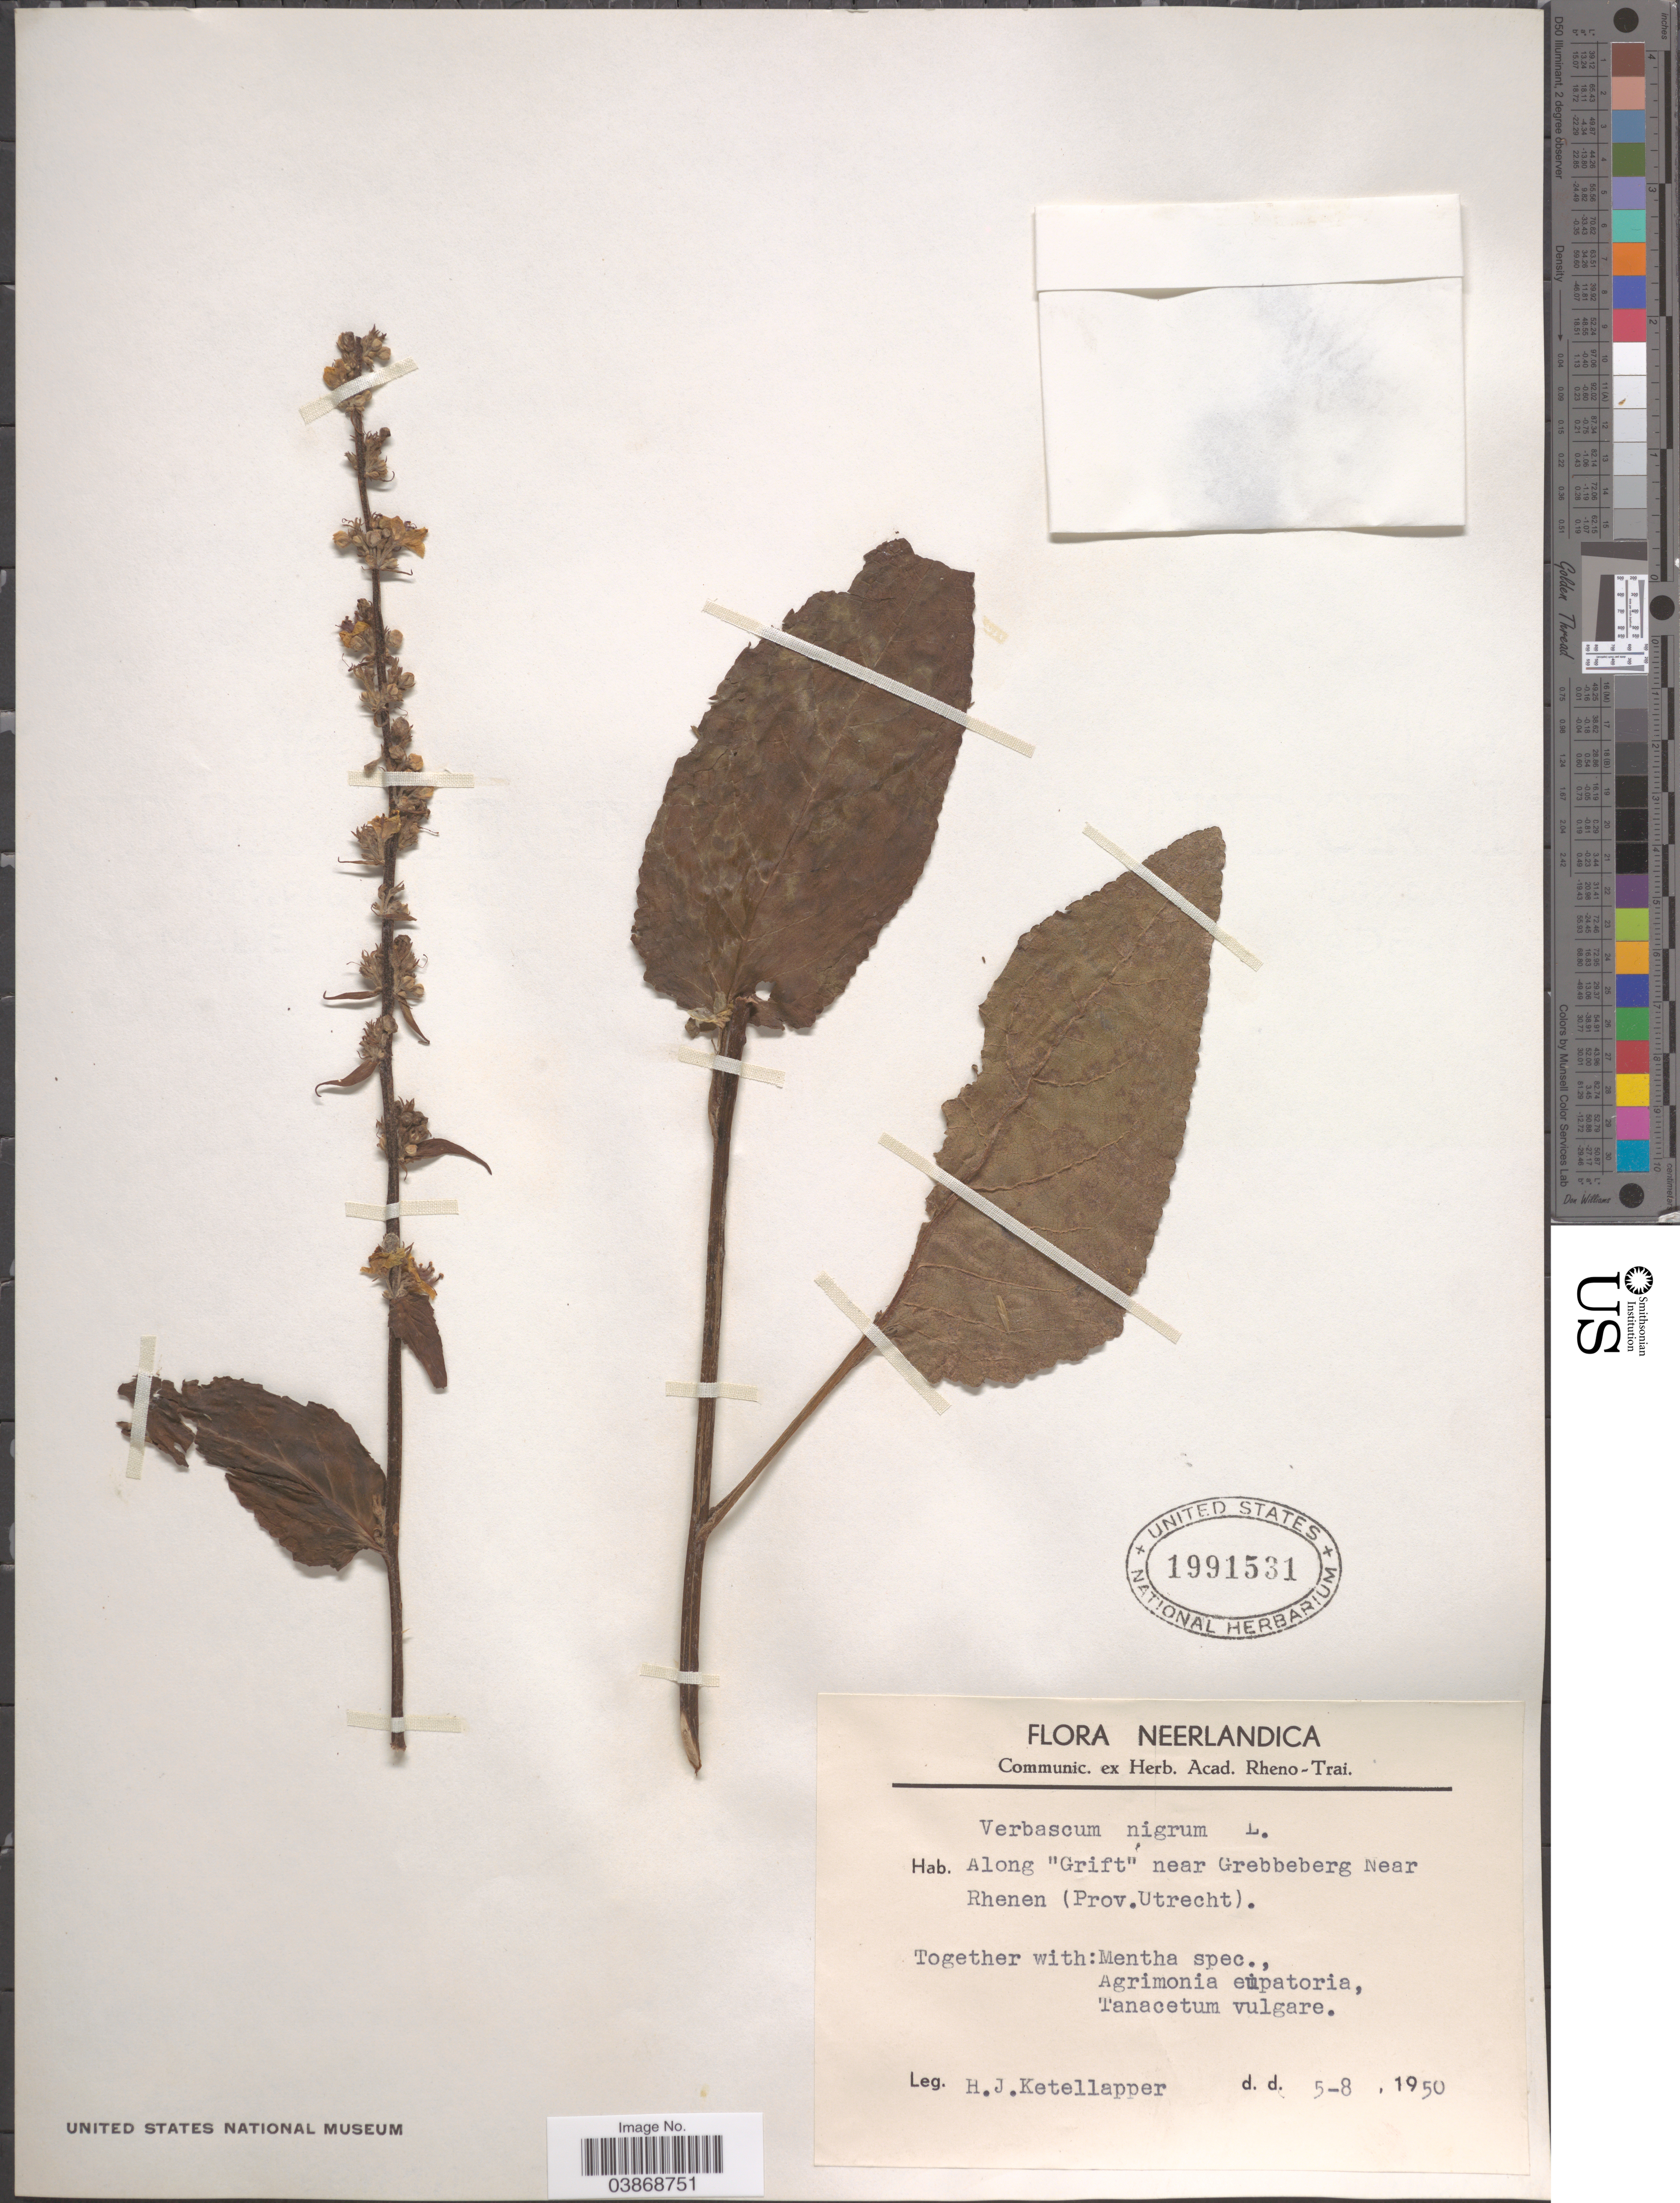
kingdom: Plantae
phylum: Tracheophyta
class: Magnoliopsida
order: Lamiales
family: Scrophulariaceae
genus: Verbascum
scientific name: Verbascum nigrum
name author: L.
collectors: H. Ketellapper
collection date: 1950-08-05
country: Netherlands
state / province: Utrecht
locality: Along "Grift" near Grebbeberg Near Rhenen.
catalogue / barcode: US 1991531